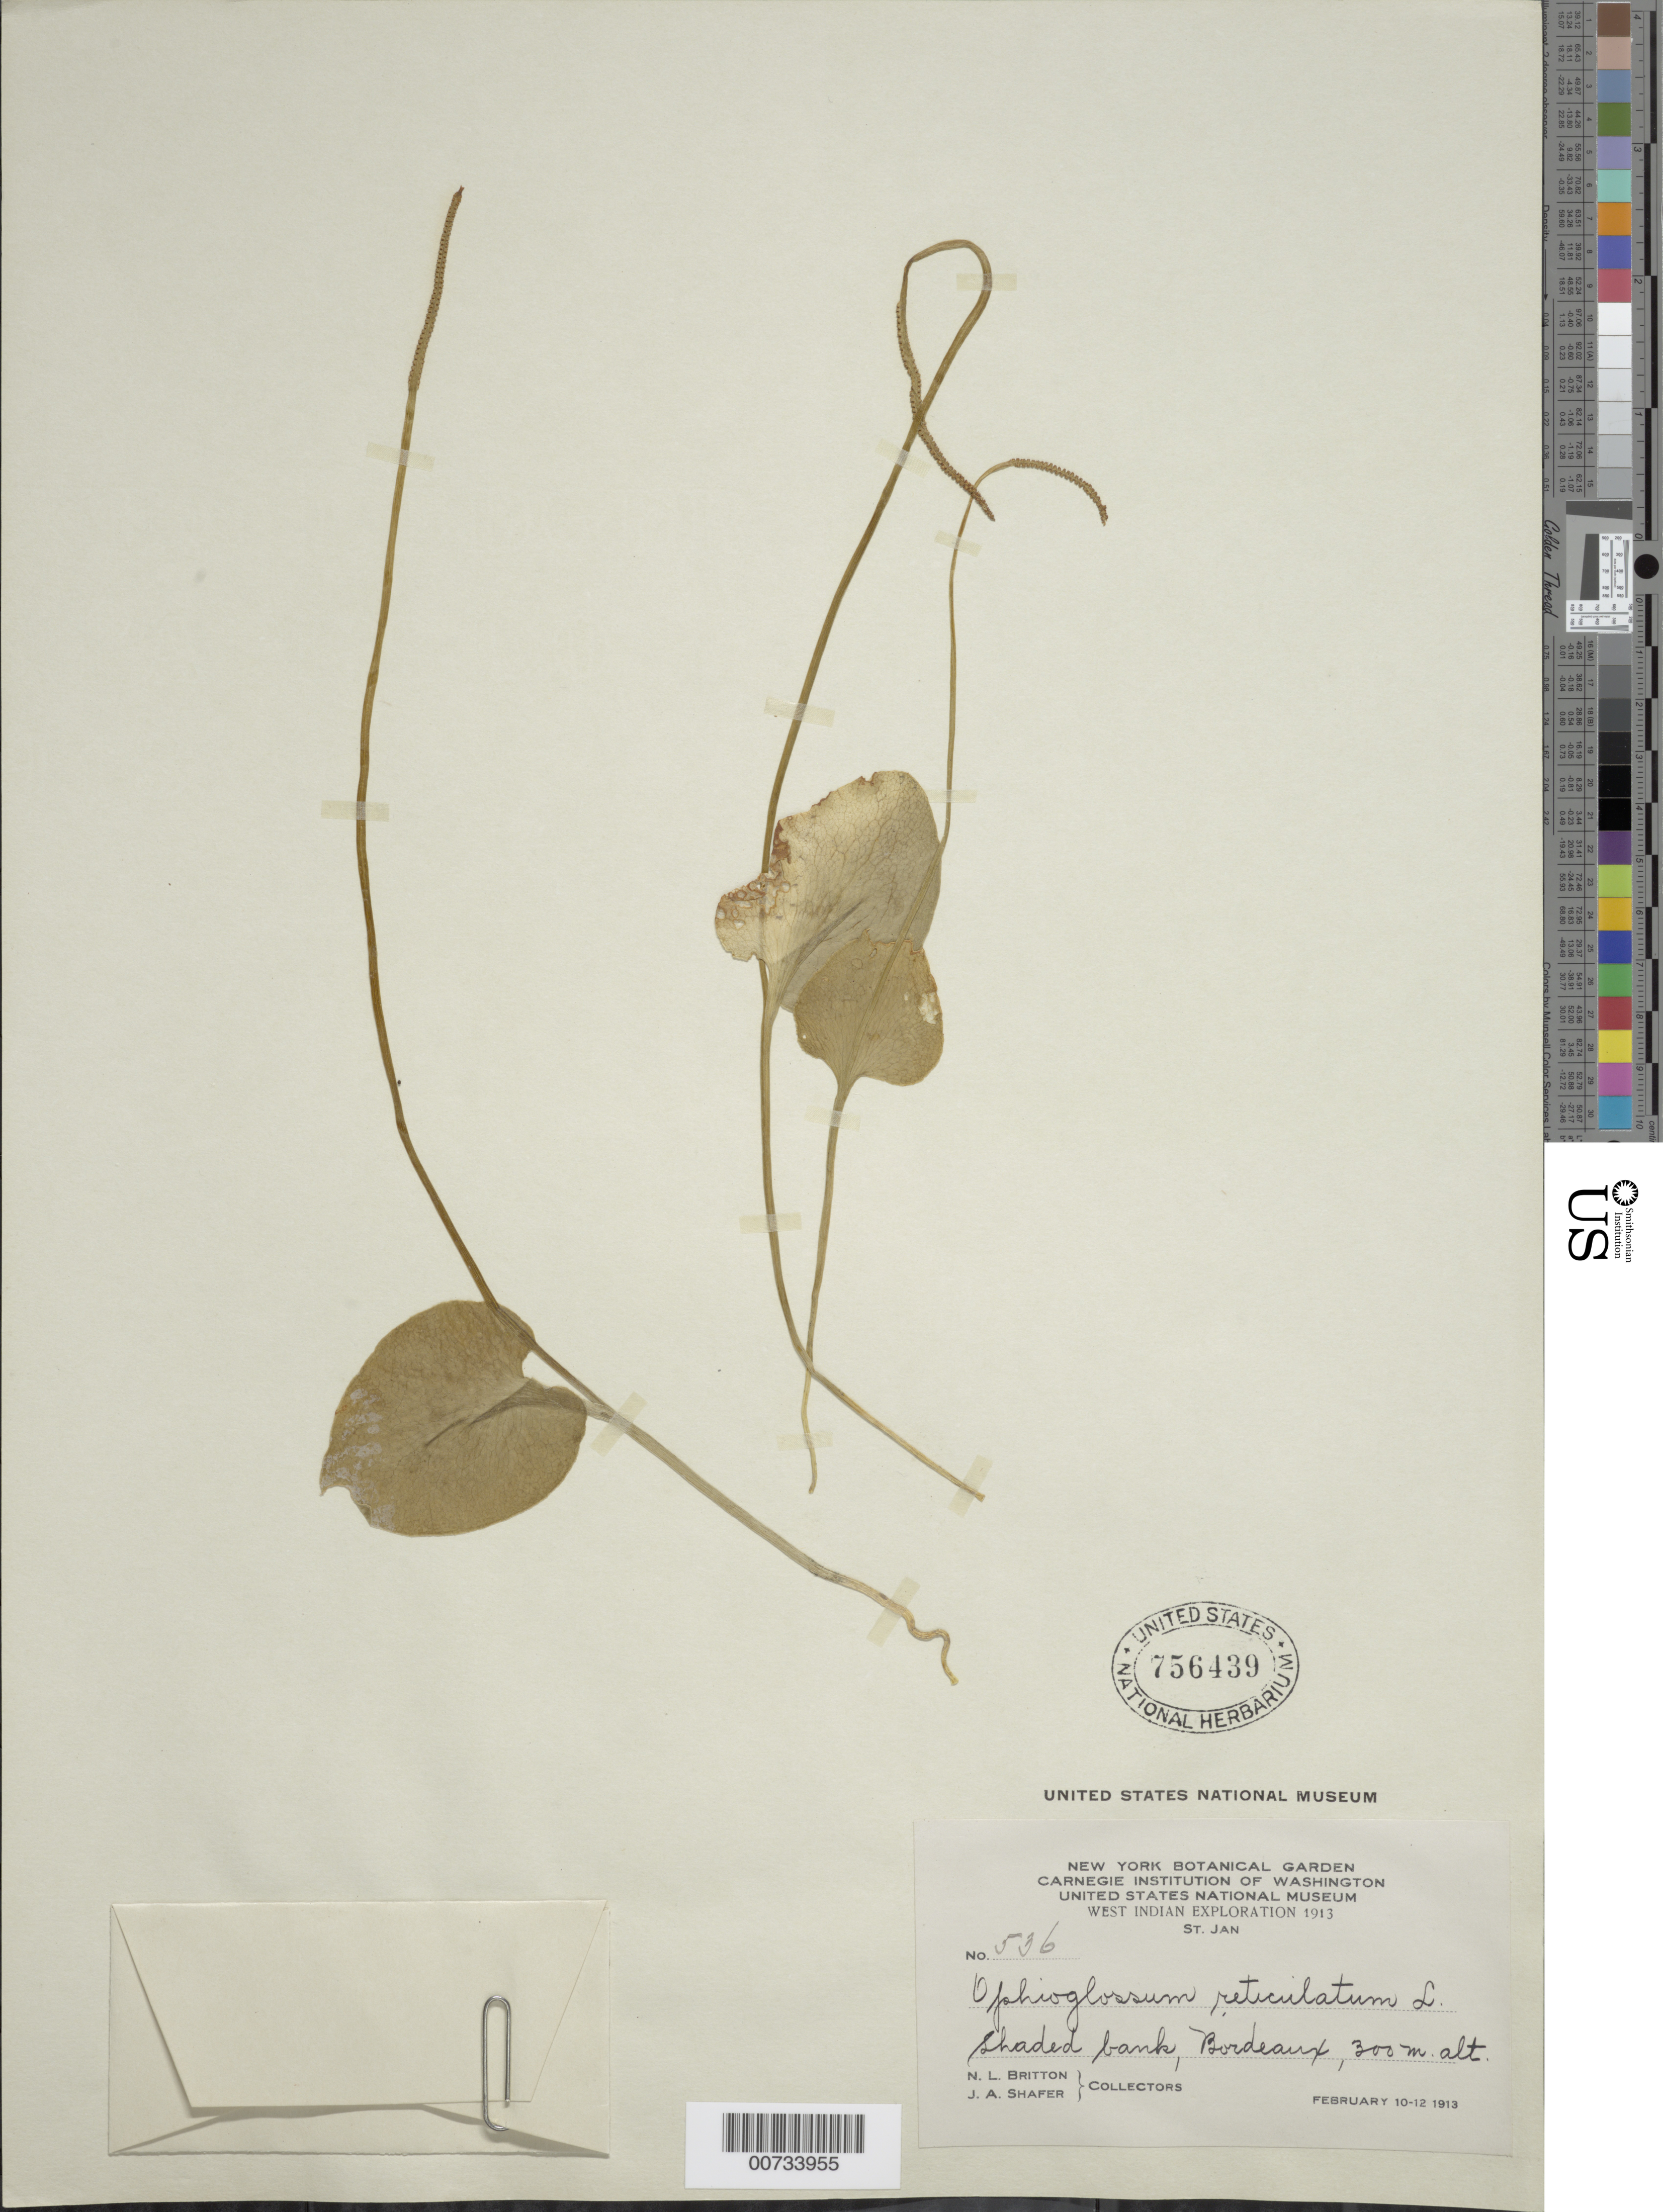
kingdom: Plantae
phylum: Tracheophyta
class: Polypodiopsida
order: Ophioglossales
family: Ophioglossaceae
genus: Ophioglossum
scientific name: Ophioglossum reticulatum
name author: L.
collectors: N. Britton & J. A. Shafer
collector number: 536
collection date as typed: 10 Feb 1913 to 12 Feb 1913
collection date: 1913-02-10/1913-02-12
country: U.S. Virgin Islands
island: St. John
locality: St. John, Bordeaux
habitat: Shaded bank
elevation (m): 300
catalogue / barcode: US 756439